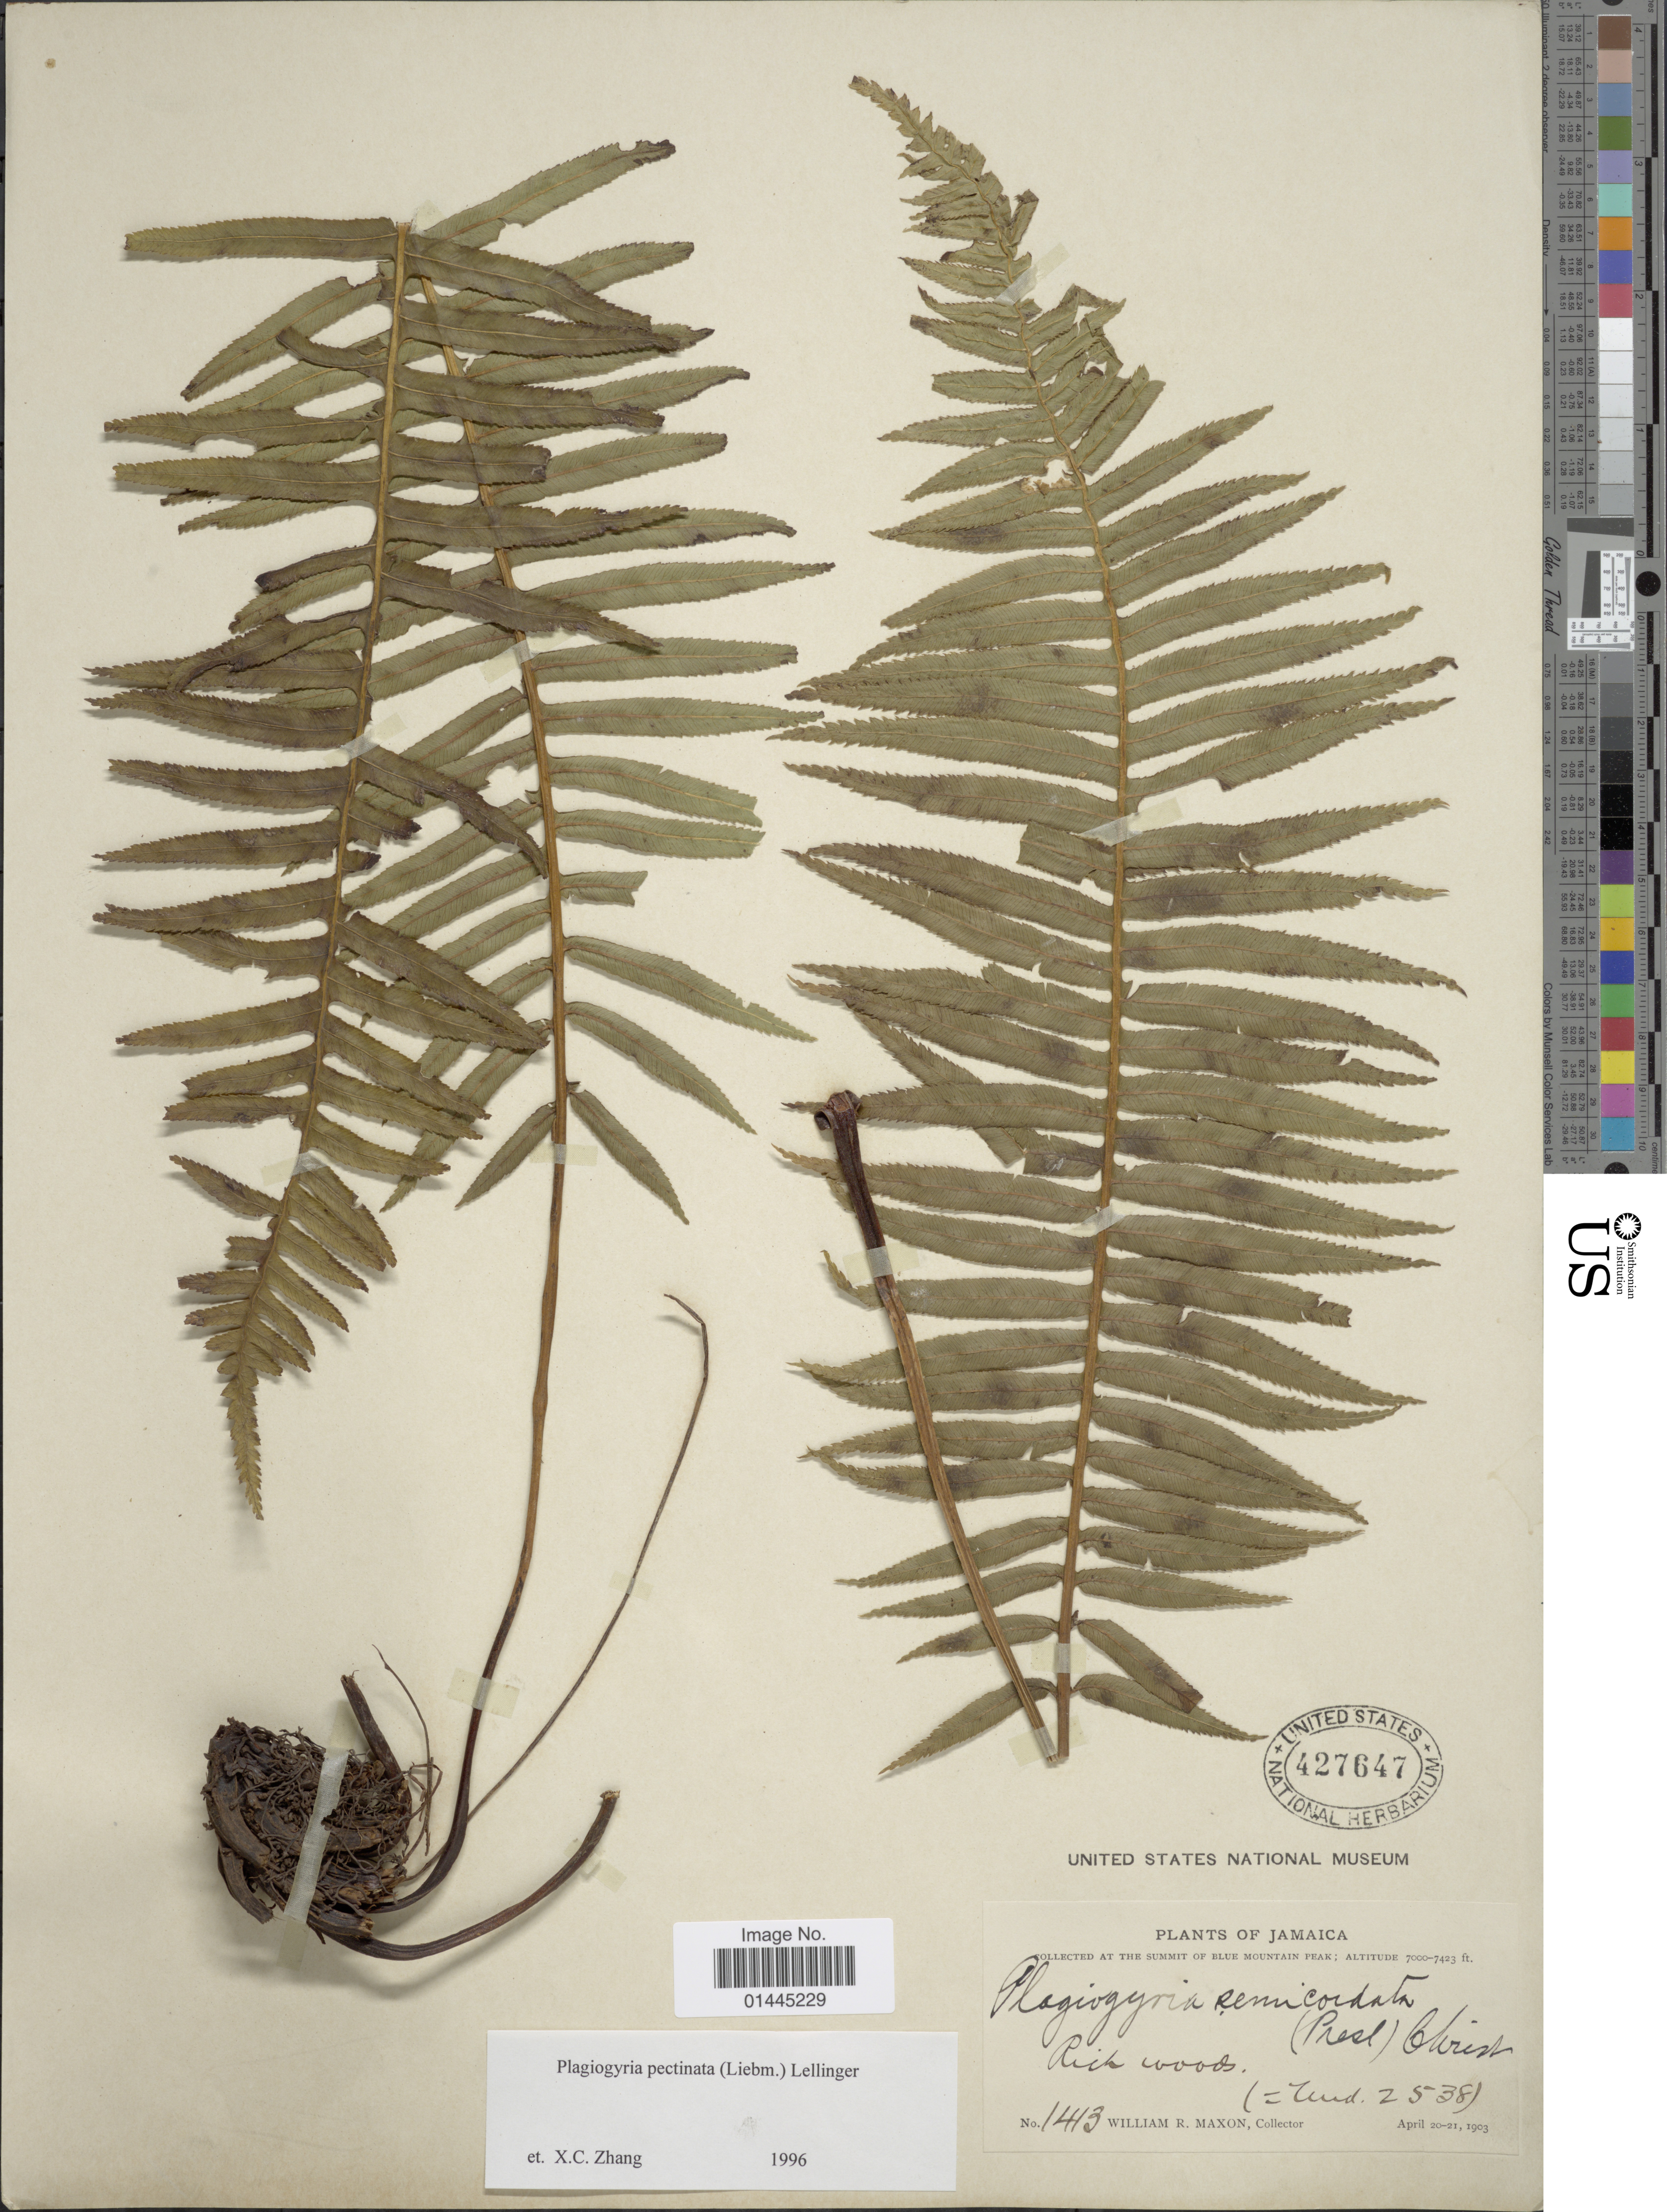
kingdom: Plantae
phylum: Tracheophyta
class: Polypodiopsida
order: Cyatheales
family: Plagiogyriaceae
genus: Plagiogyria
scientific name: Plagiogyria maxonii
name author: Copel.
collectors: W. R. Maxon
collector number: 1413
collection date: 1903-04-20/1903-04-21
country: Jamaica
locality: The summit of Blue Mountain Peak, rich woods.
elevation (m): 2134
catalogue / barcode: US 427647